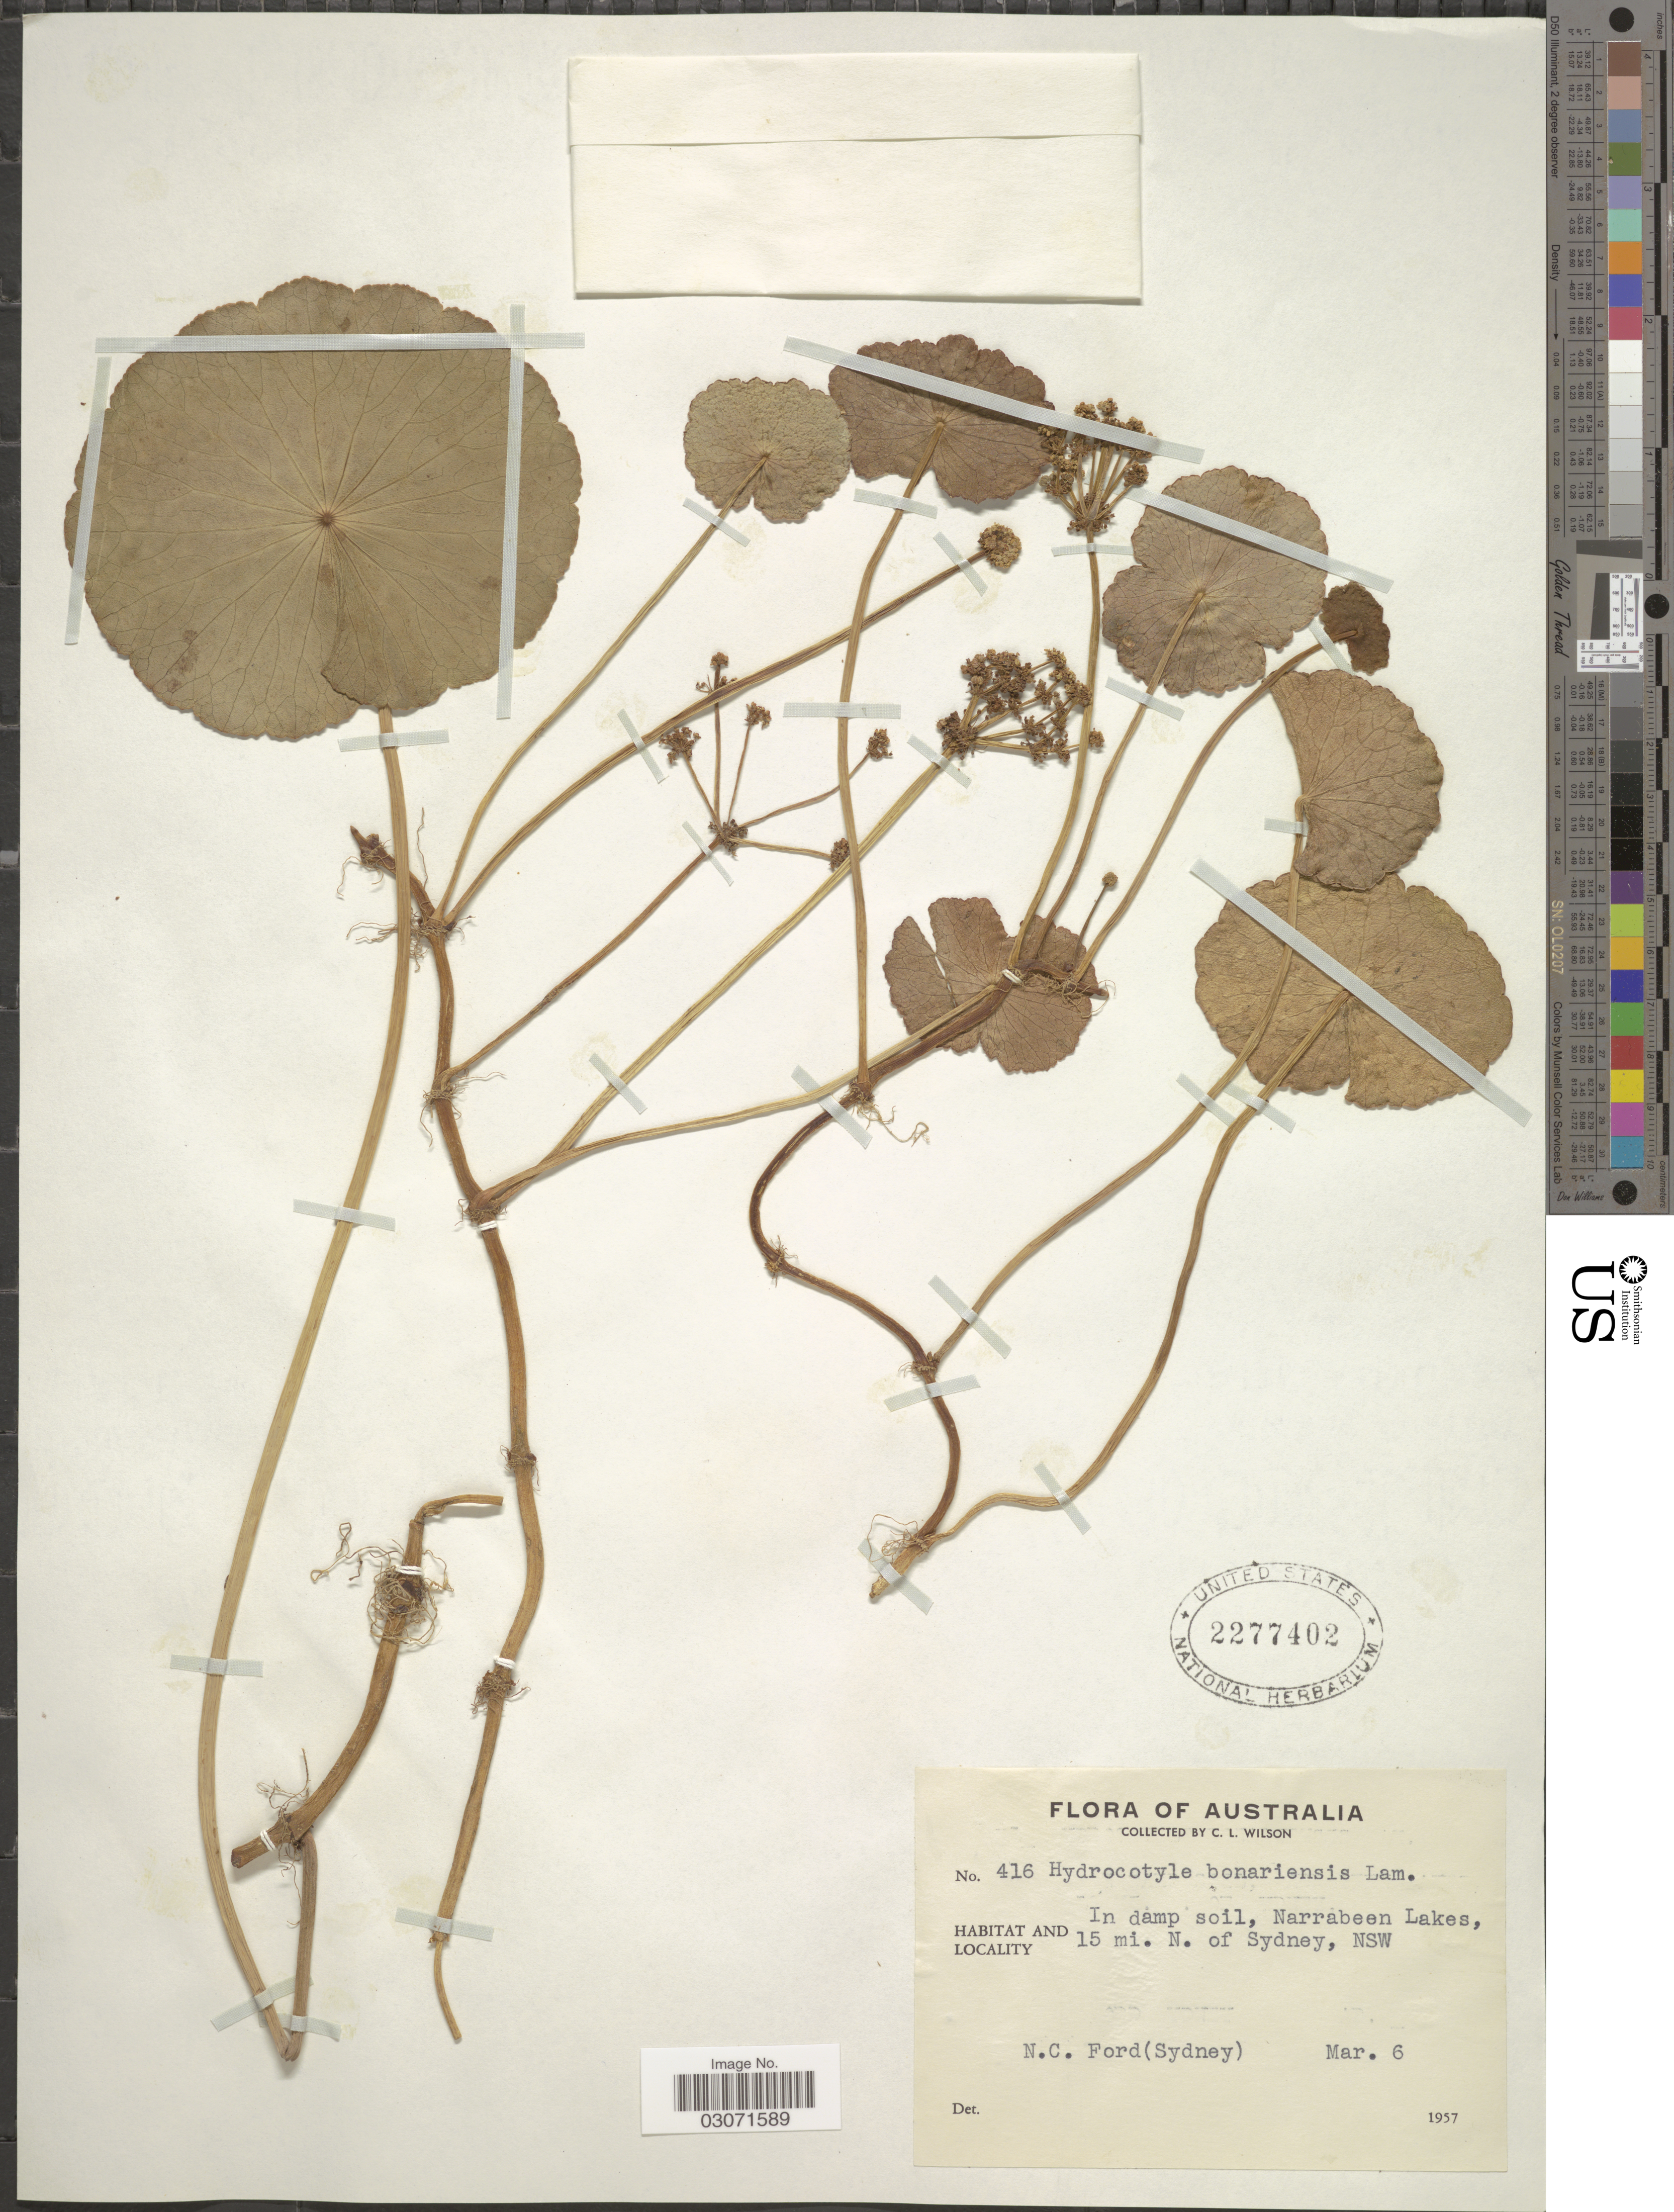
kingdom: Plantae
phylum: Tracheophyta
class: Magnoliopsida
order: Apiales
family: Araliaceae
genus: Hydrocotyle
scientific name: Hydrocotyle bonariensis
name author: Lam.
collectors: C. L. Wilson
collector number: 416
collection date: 1957-03-06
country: Australia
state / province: New South Wales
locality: Narrabeen Lakes, 15 mi. N. of Sydney, NSW.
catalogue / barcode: US 2277402